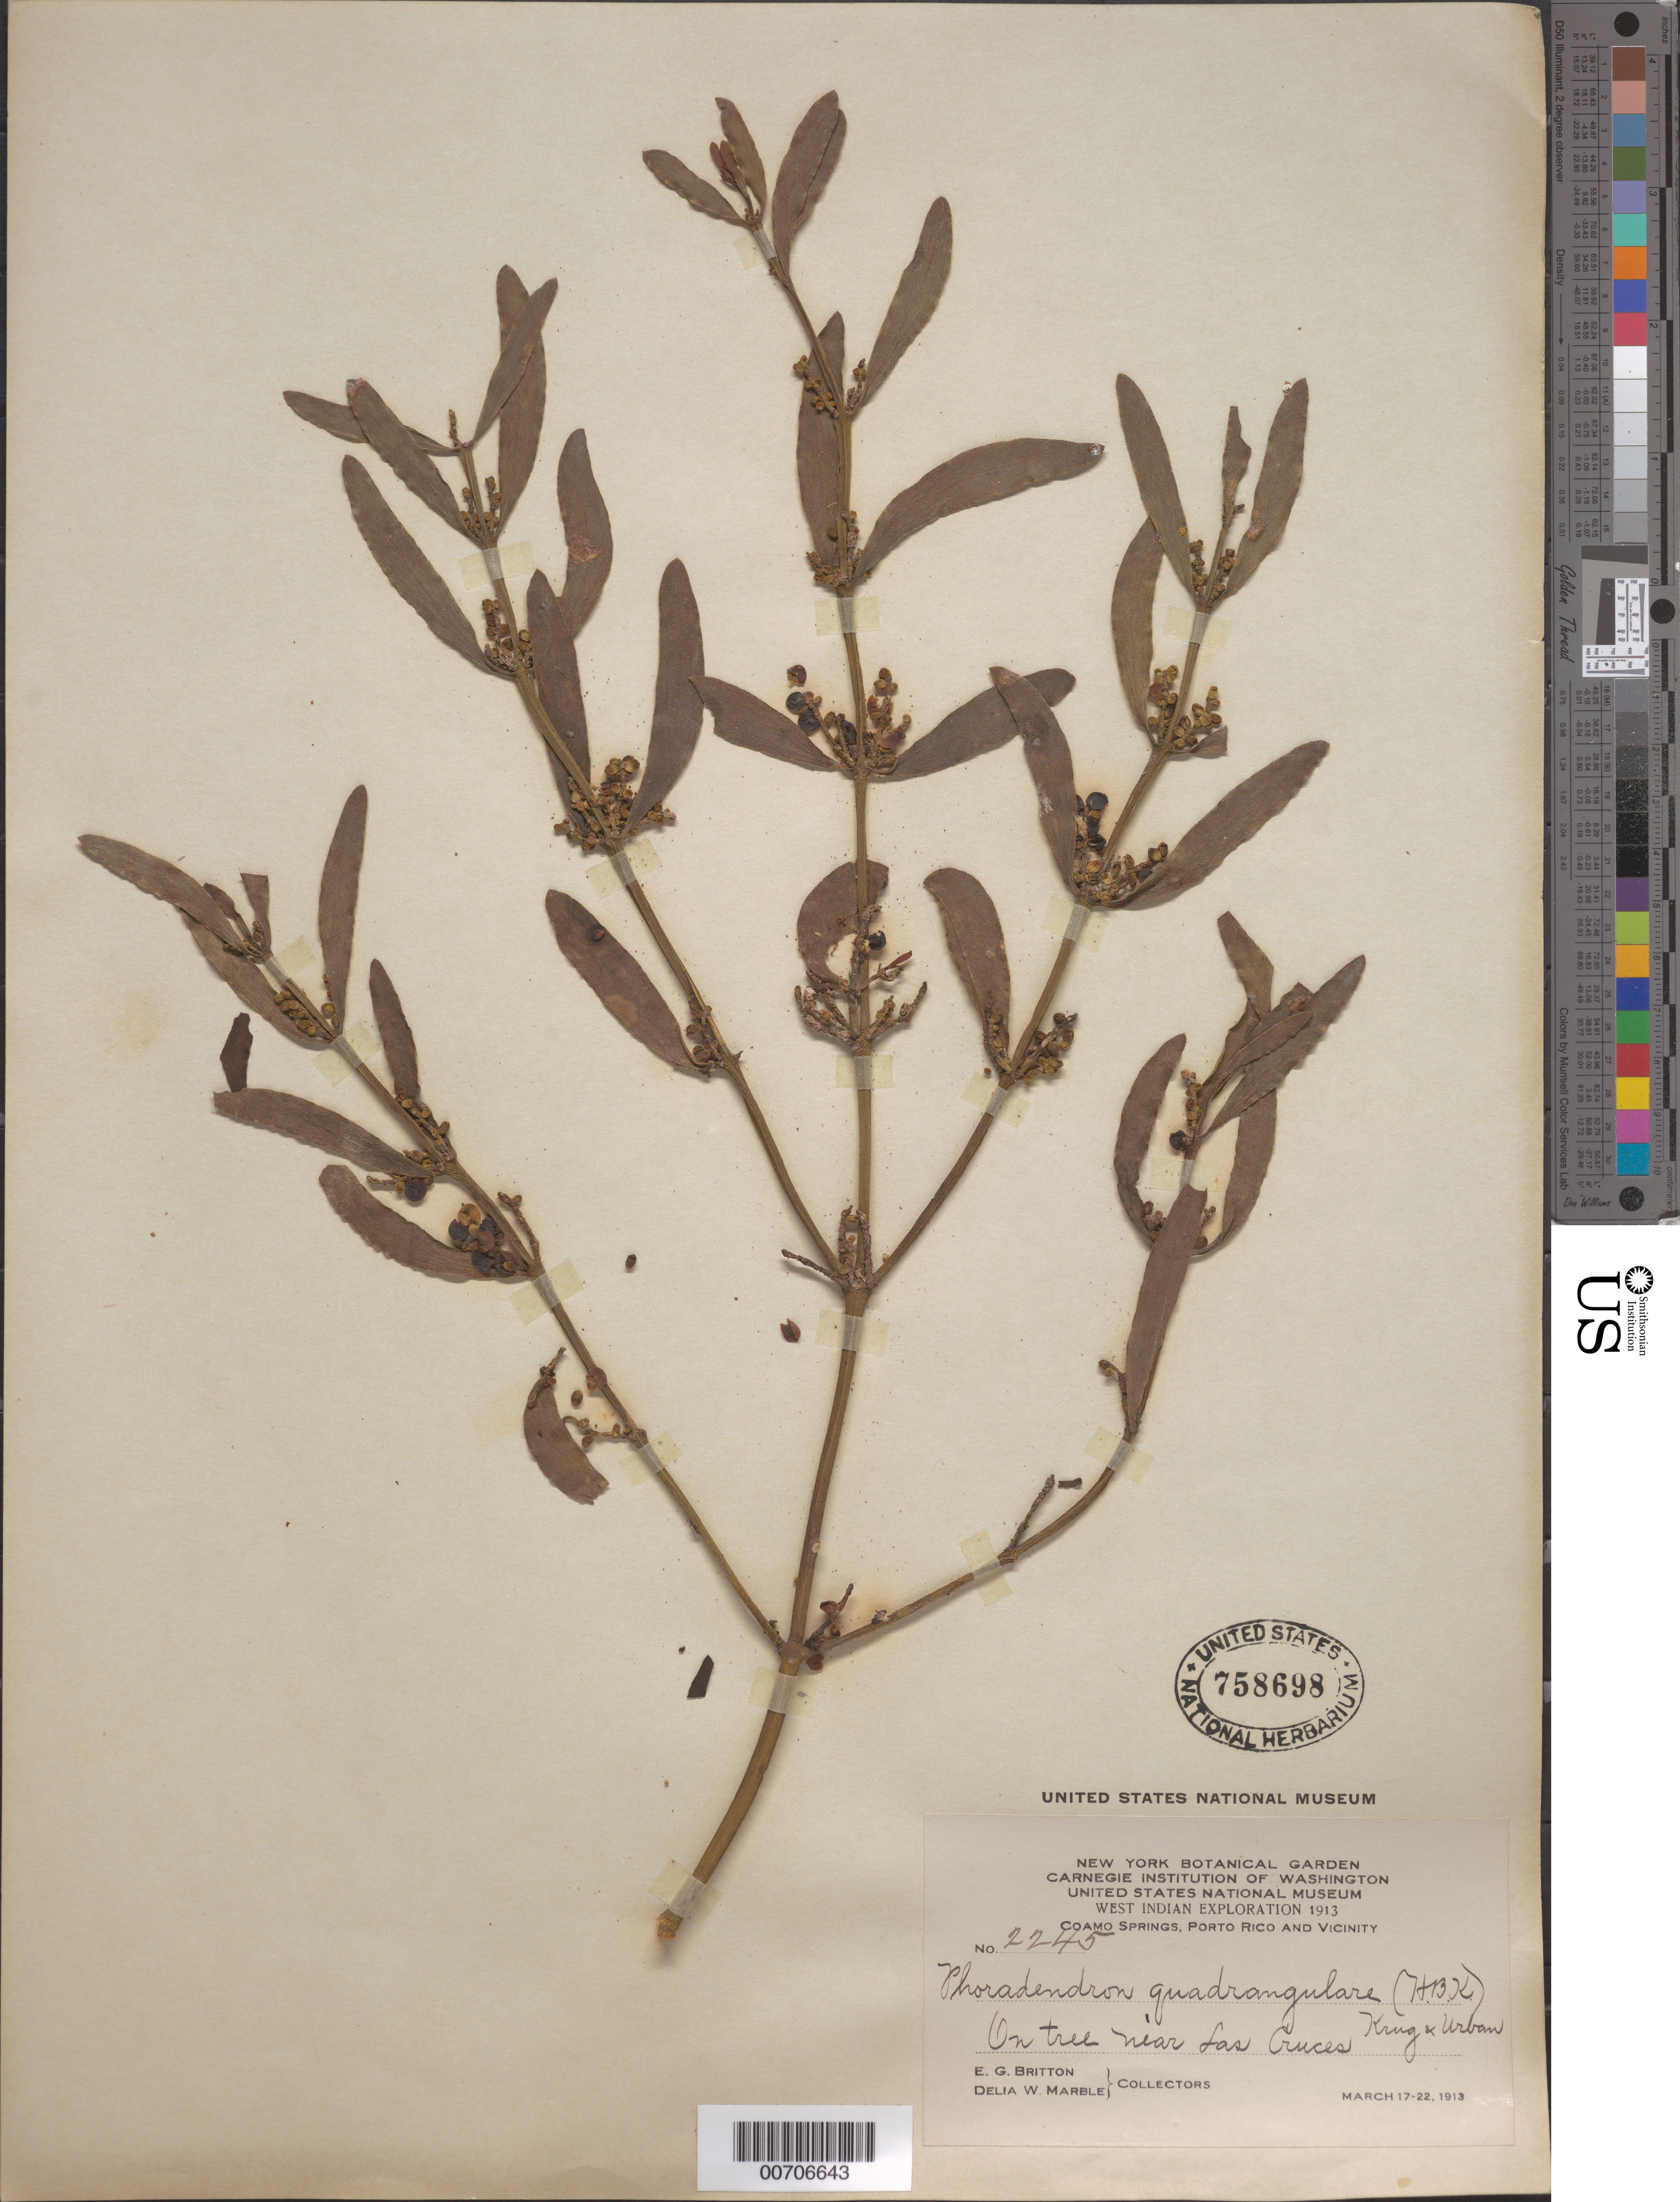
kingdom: Plantae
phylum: Tracheophyta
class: Magnoliopsida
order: Santalales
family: Viscaceae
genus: Phoradendron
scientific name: Phoradendron quadrangulare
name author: (Kunth) Griseb.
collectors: E. G. Britton & D. W. Marble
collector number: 2245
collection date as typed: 17 Mar 1913 to 22 Mar 1913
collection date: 1913-03-17/1913-03-22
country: Puerto Rico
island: Greater Antilles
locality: Coamo Springs, vic of; near Las Cruces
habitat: On tree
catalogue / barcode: US 758698